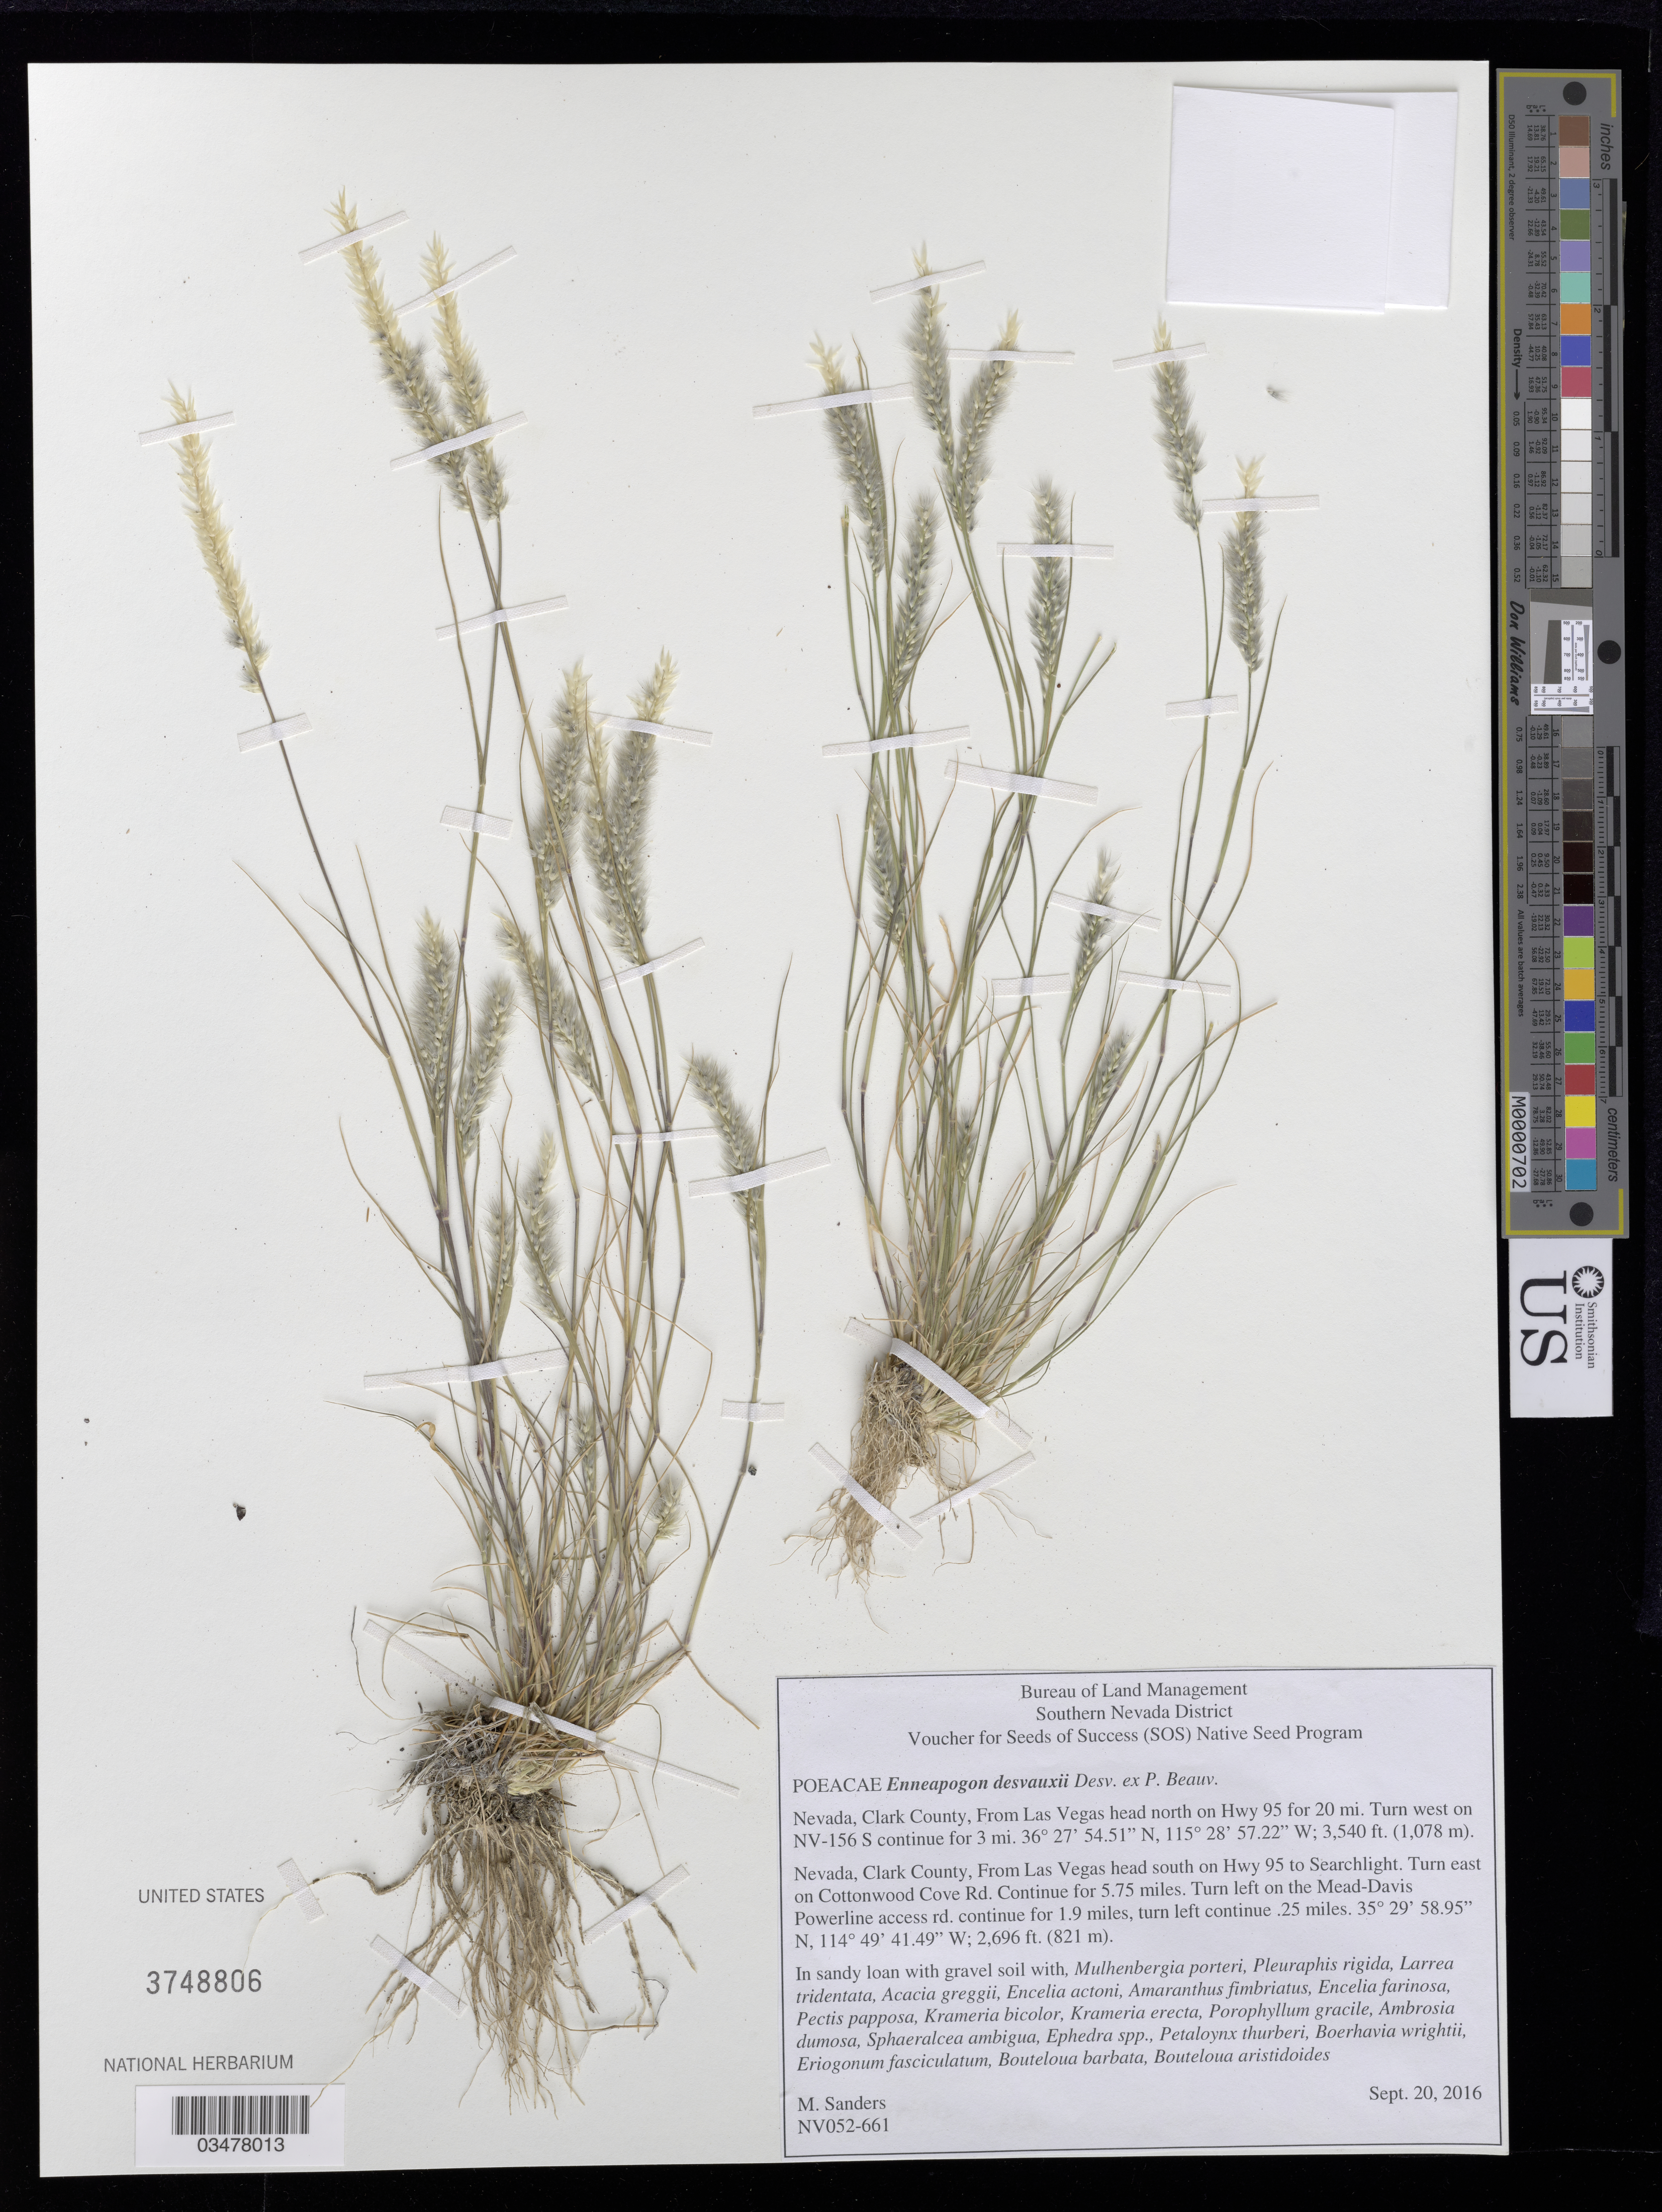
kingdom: Plantae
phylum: Tracheophyta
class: Liliopsida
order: Poales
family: Poaceae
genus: Enneapogon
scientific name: Enneapogon desvauxii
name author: P. Beauv.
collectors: M. Sanders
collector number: NV052-661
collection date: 2016-09-20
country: United States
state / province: Nevada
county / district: Clark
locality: Mead-Davis Powerline Rd.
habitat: Sandy loan with gravel soil. With Larrea tridentata, Acacia gregii, Encelia actoni, Pectis papposa, Ephedra sp., etc.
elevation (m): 1079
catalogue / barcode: US 3748806